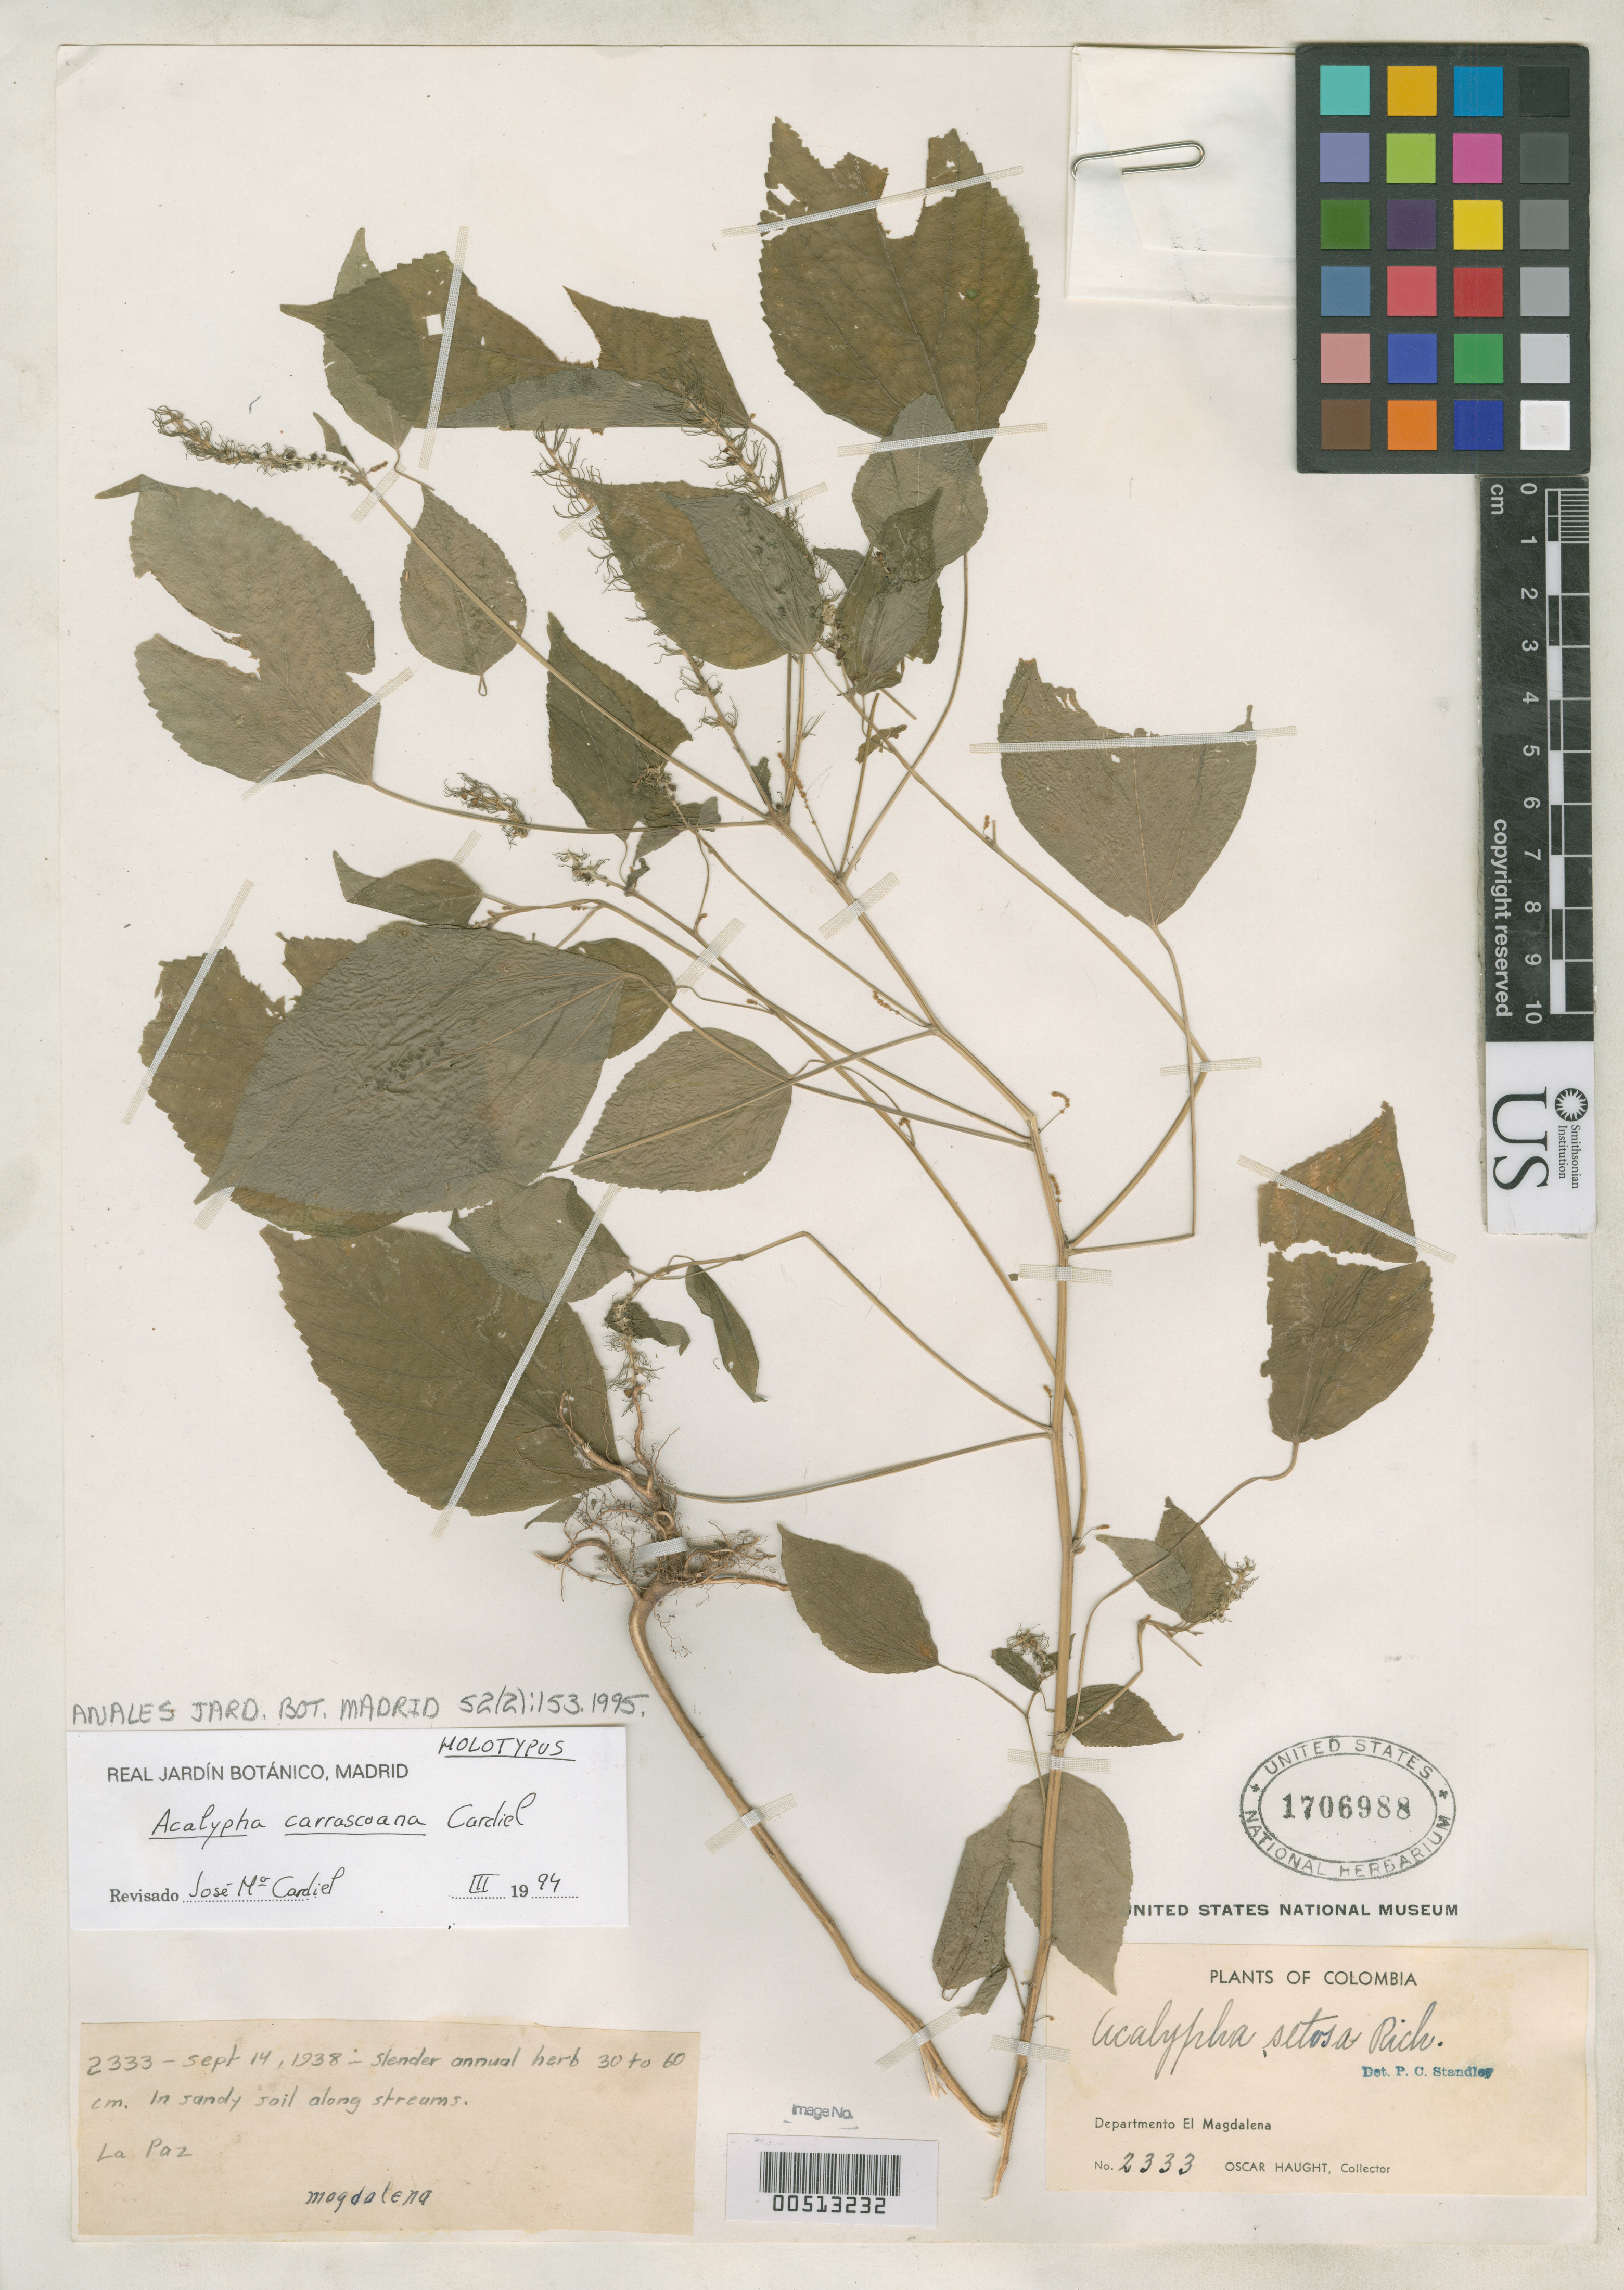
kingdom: Plantae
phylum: Tracheophyta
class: Magnoliopsida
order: Malpighiales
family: Euphorbiaceae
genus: Acalypha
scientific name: Acalypha carrascoana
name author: Cardiel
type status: Holotype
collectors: O. L. Haught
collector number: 2333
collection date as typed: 14 Sep 1938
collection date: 1938-09-14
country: Colombia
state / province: Magdalena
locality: La Paz.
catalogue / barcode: US 1706988